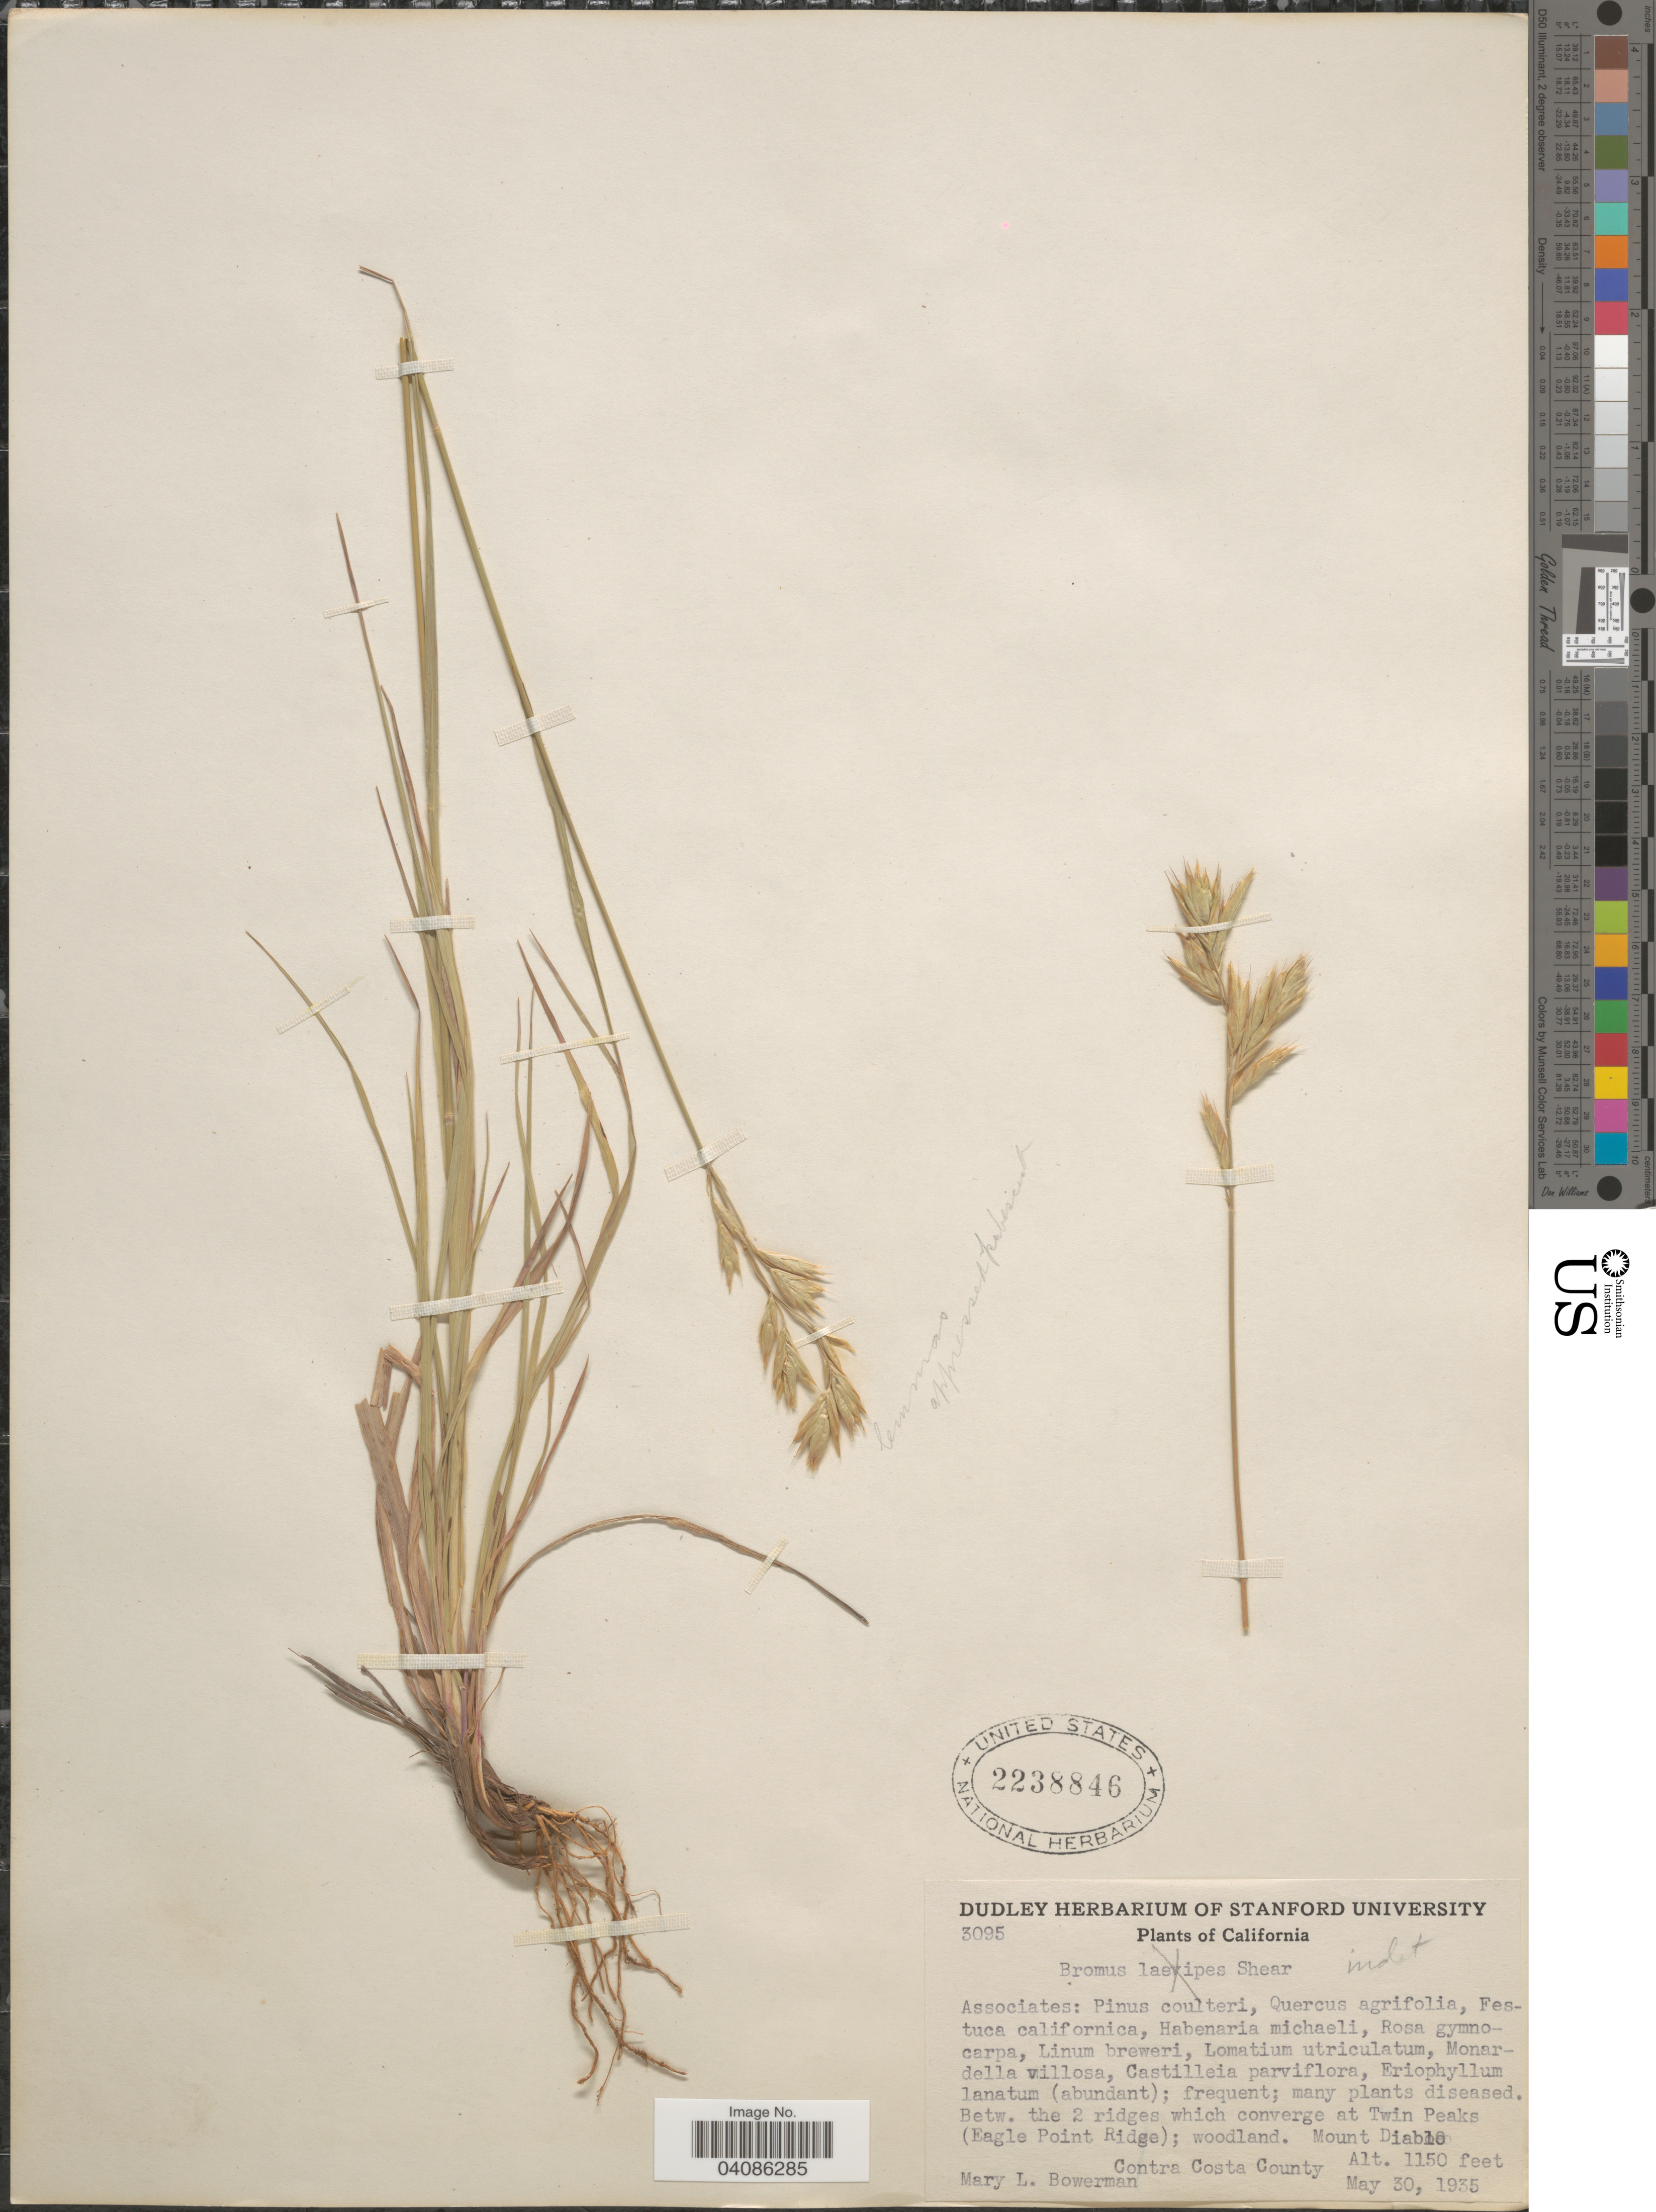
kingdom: Plantae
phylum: Tracheophyta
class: Liliopsida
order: Poales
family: Poaceae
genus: Bromus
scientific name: Bromus sp.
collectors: M. Bowerman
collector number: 3095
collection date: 1935-05-30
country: United States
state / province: California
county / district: Contra Costa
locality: Betw. the 2 ridges which converge at Twin Peaks (Eagle Point Ridge); woodland. Mount Diablo. Contra Costa County.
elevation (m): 351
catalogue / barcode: US 2238846